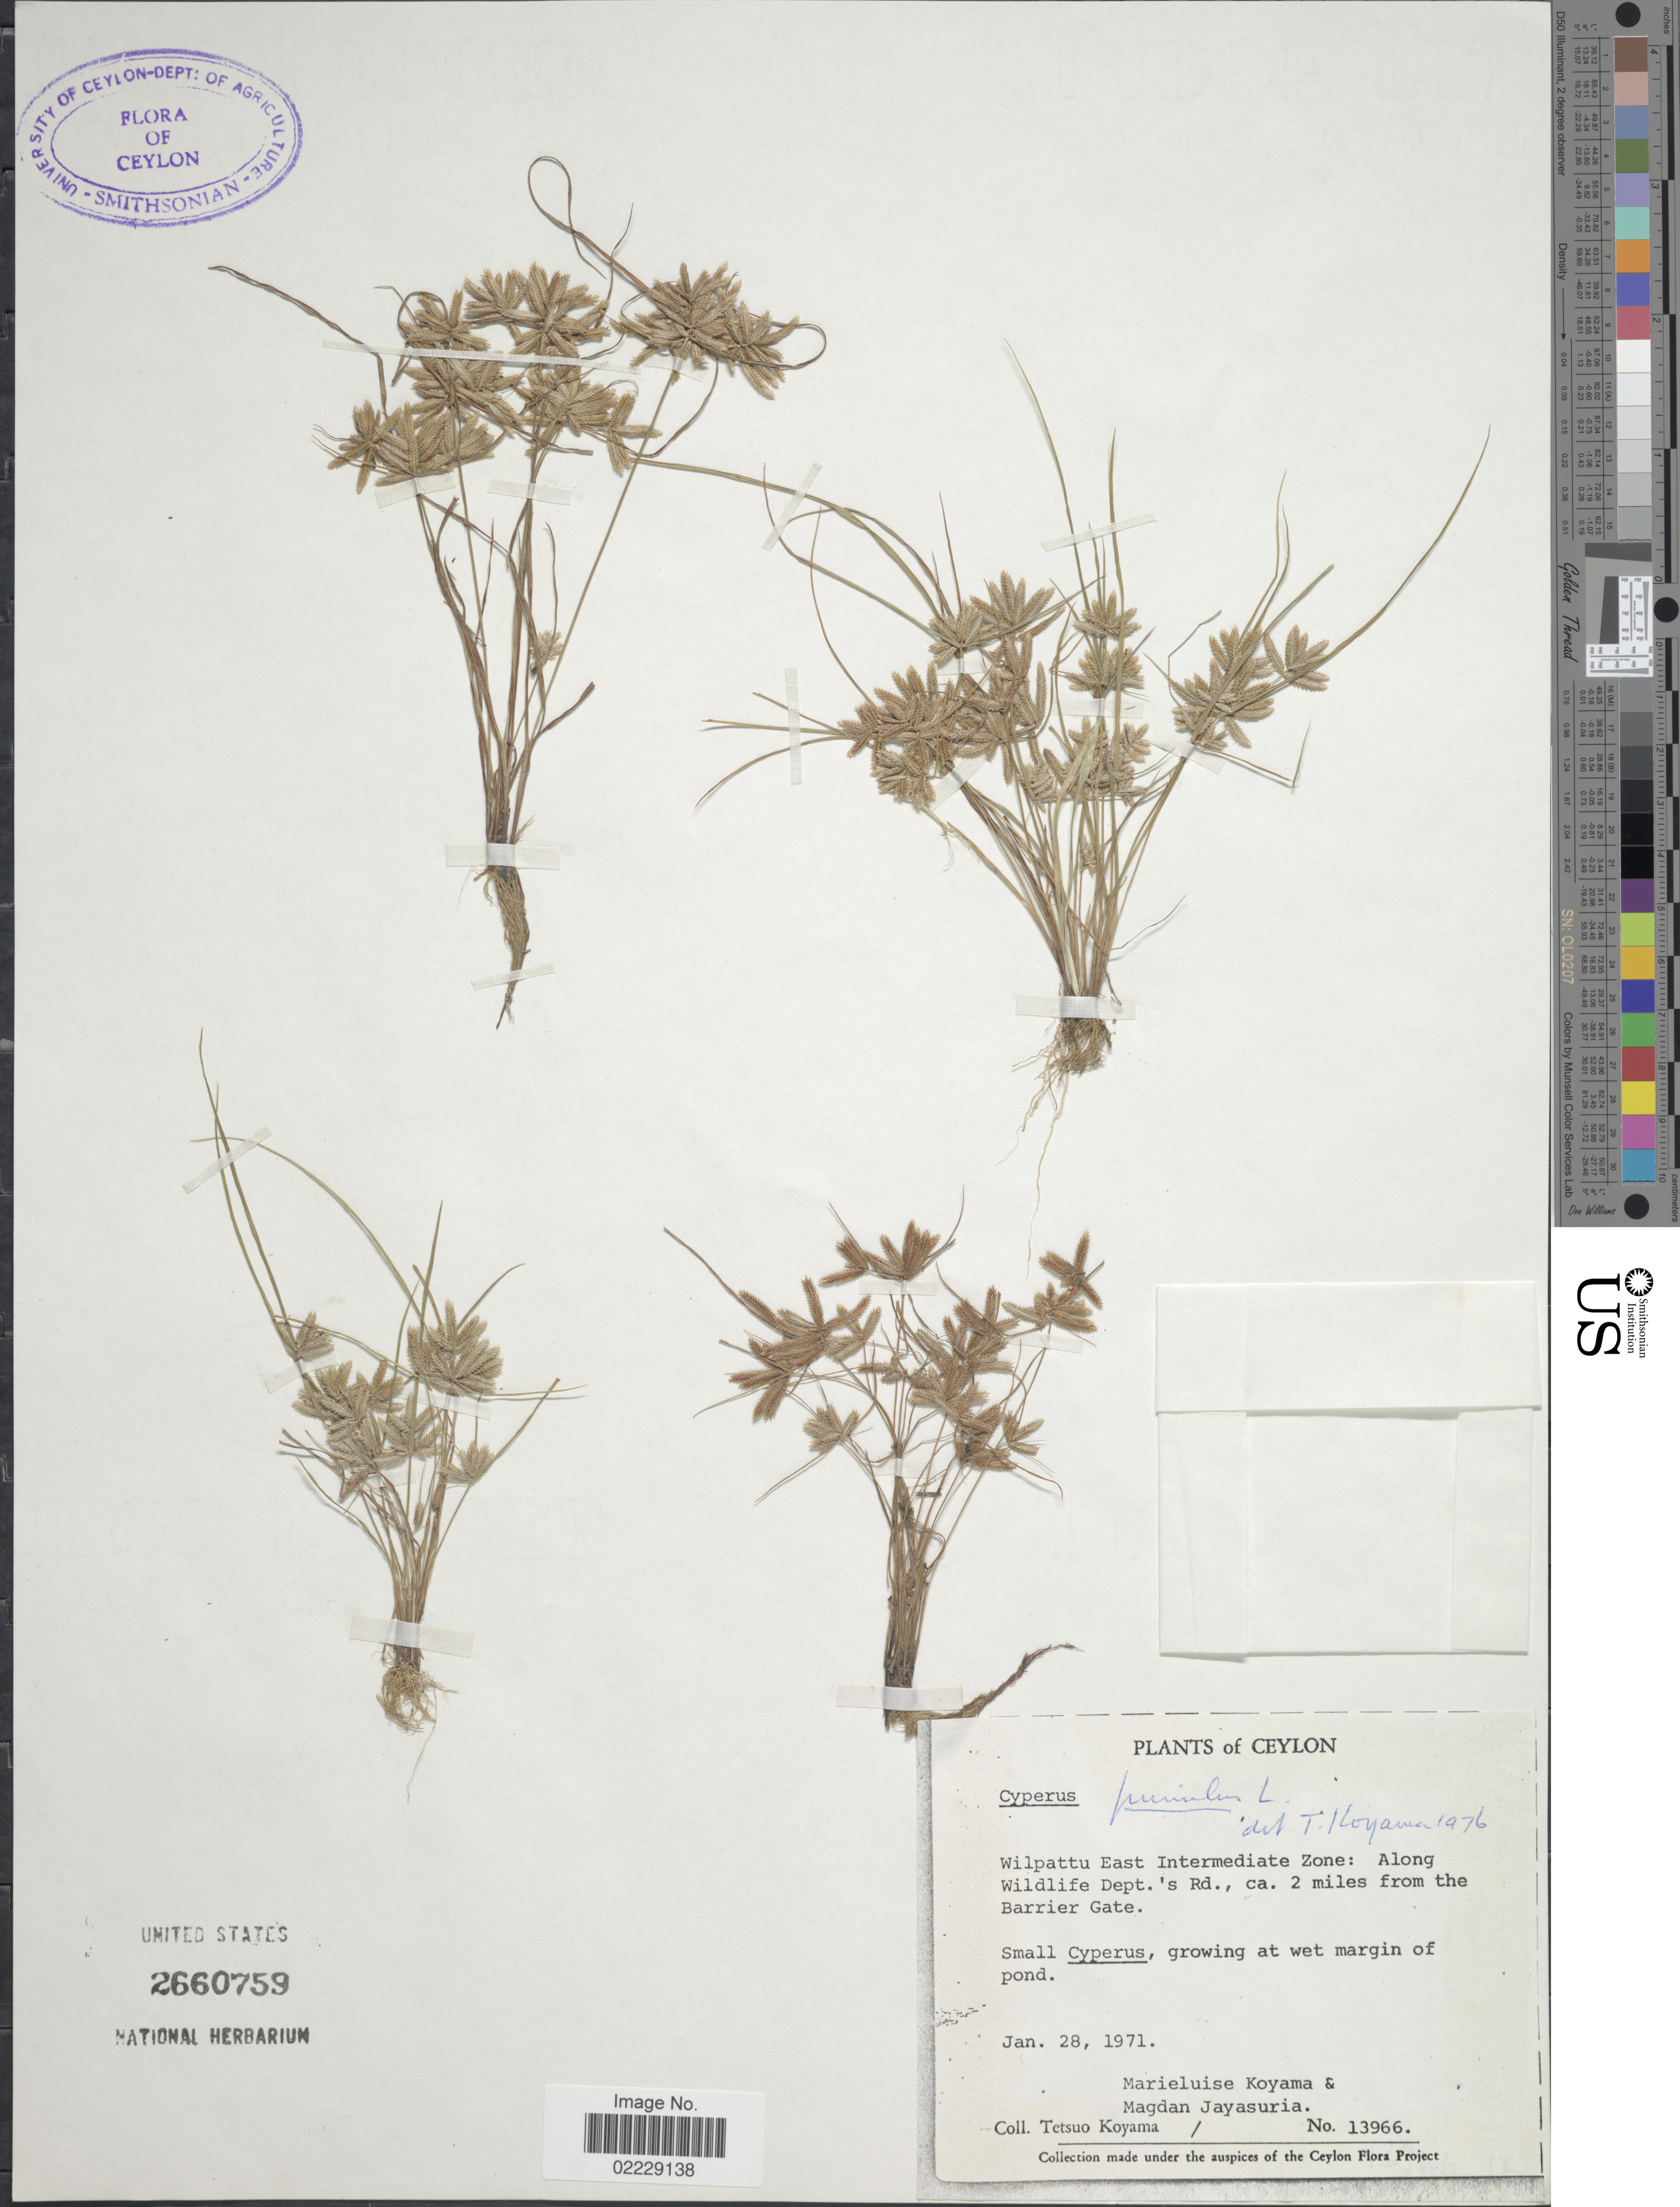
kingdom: Plantae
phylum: Tracheophyta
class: Liliopsida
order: Poales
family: Cyperaceae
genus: Cyperus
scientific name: Cyperus pumilus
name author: L.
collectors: T. Koyama, M. Koyama & M. Jayasuria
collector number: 13966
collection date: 1971-01-28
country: Sri Lanka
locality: Ceylon, Wilpattu East Intermediate Zone: Along Wildlife Dept.'s Rd., ca. 2 miles from the Barrier Gate.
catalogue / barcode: US 2660759